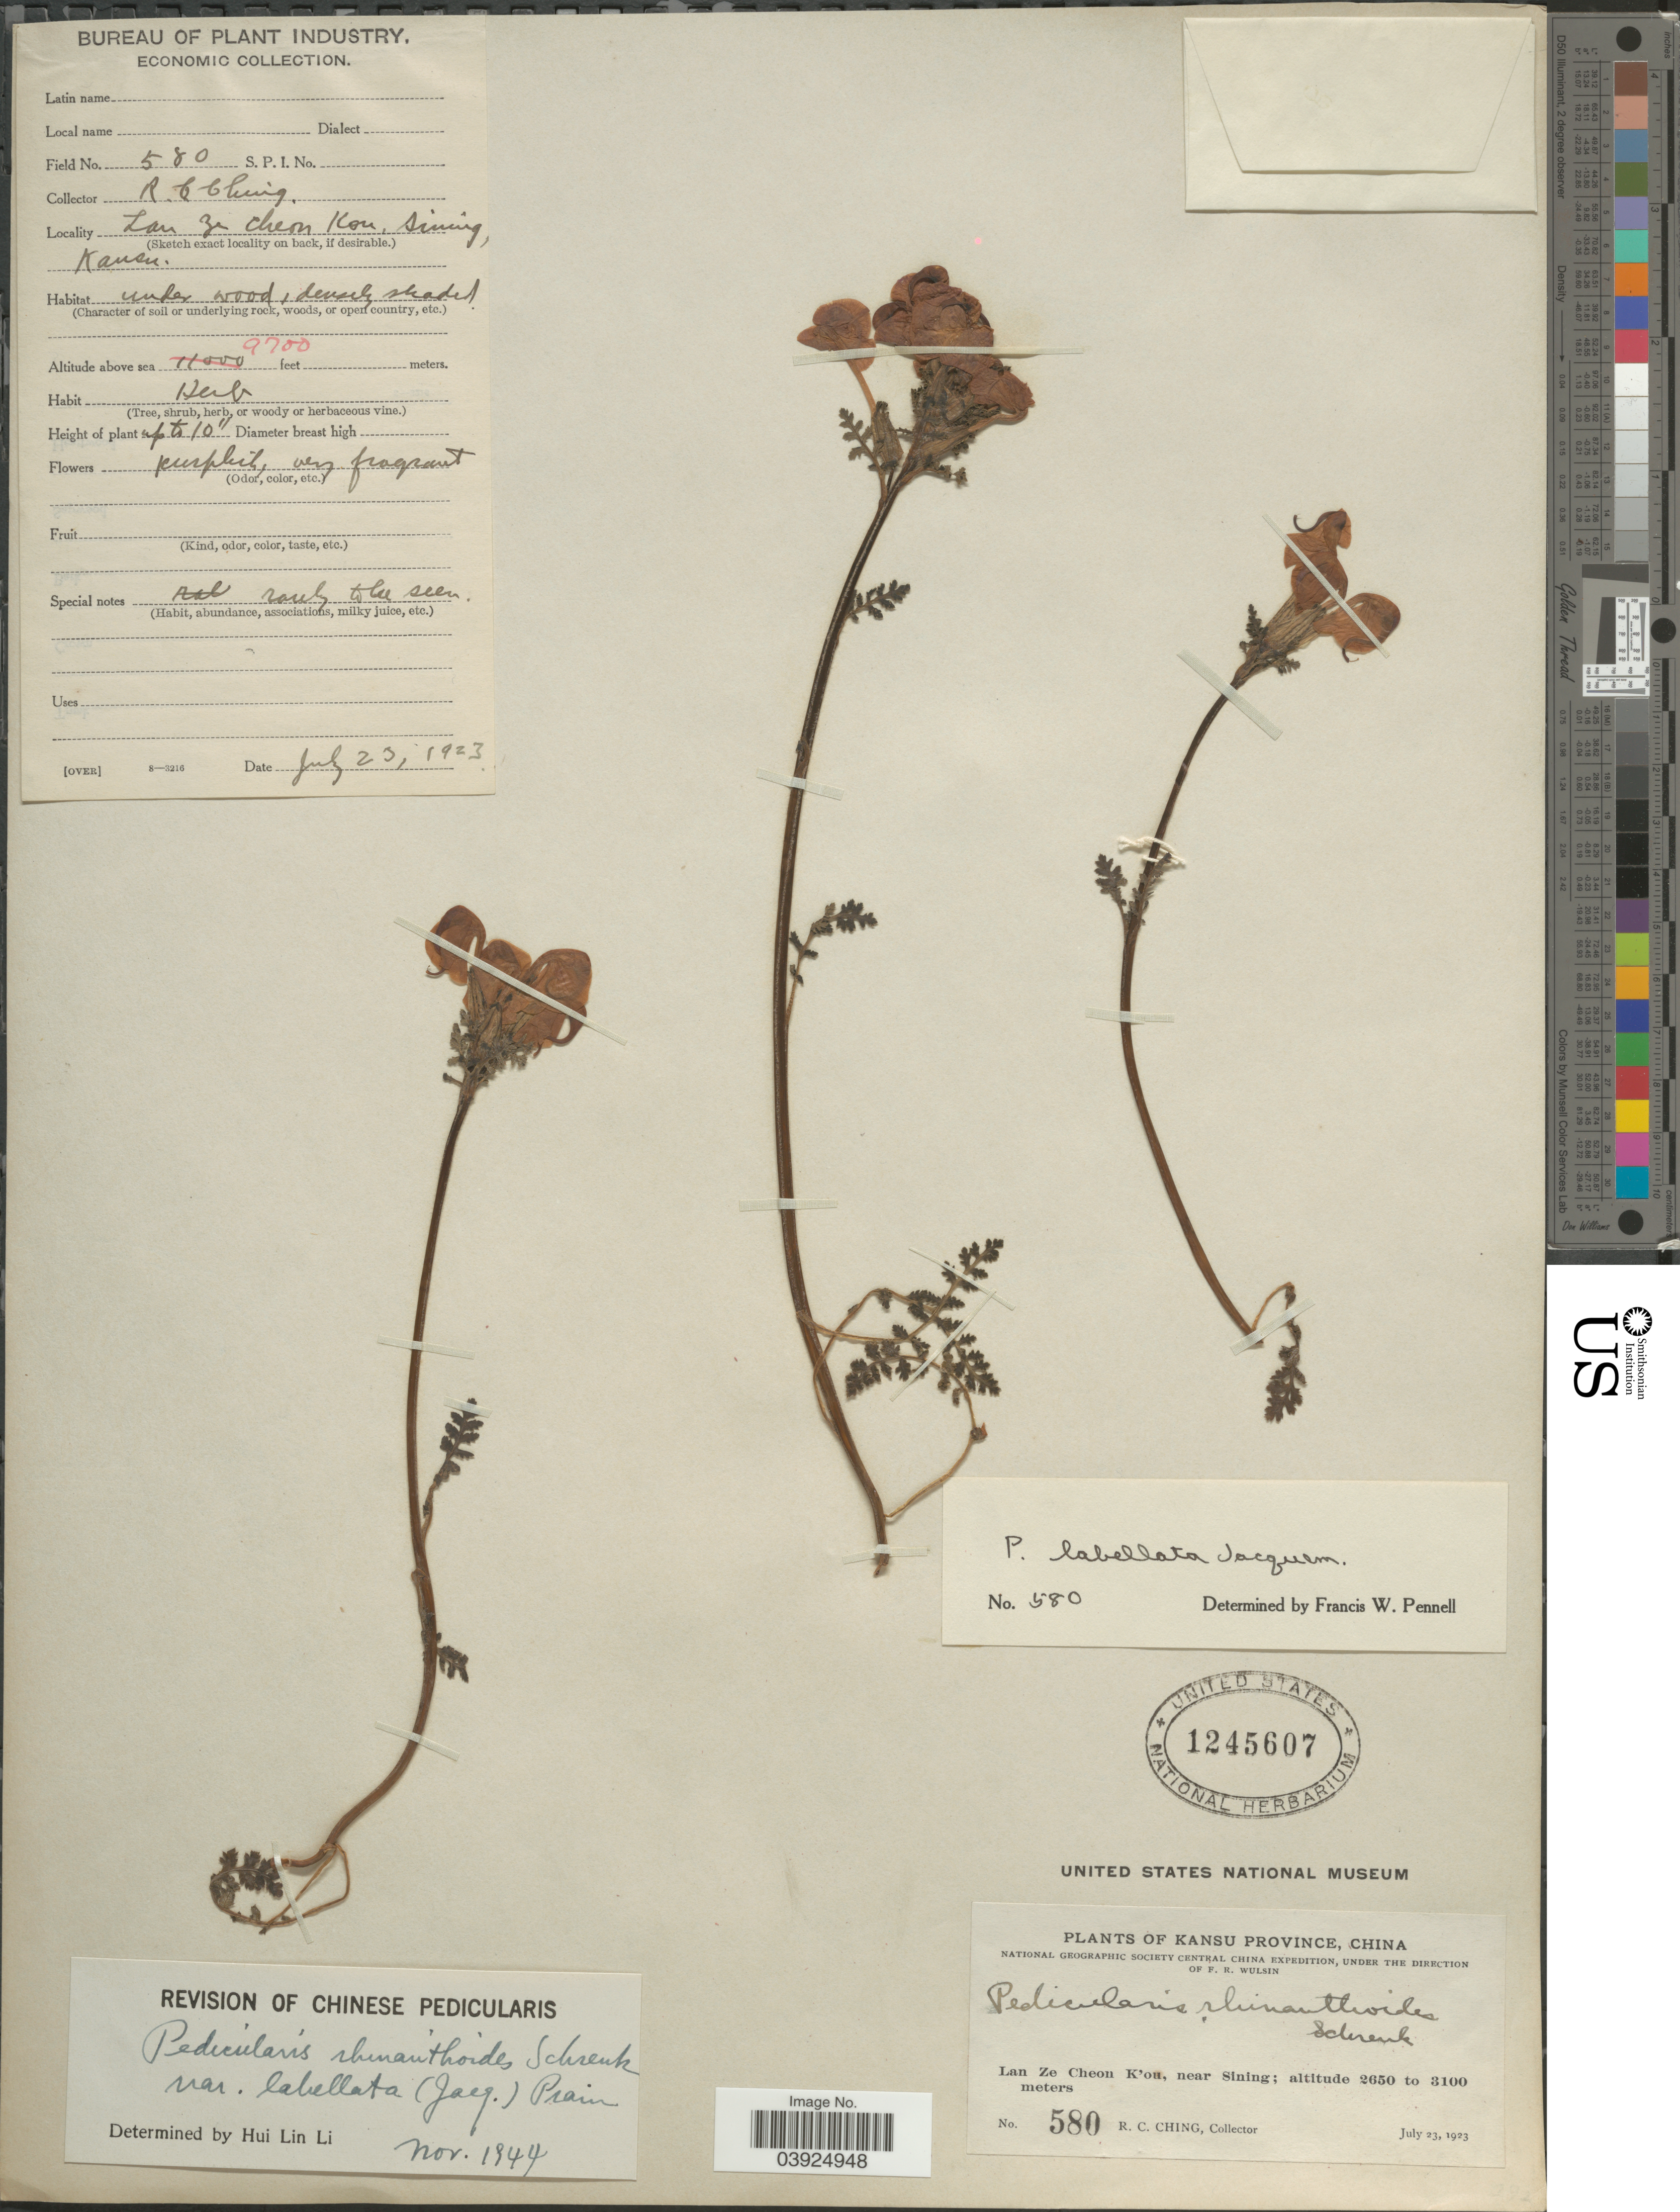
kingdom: Plantae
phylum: Tracheophyta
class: Magnoliopsida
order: Lamiales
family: Orobanchaceae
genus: Pedicularis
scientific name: Pedicularis rhinanthoides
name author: Schrenk ex Fisch. & C.A. Mey.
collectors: R. C. Ching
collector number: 580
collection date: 1923-07-23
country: China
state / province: Gansu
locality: Kansu Province. Lan Ze Cheon K'ou, near Sining.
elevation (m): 2957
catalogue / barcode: US 1245607